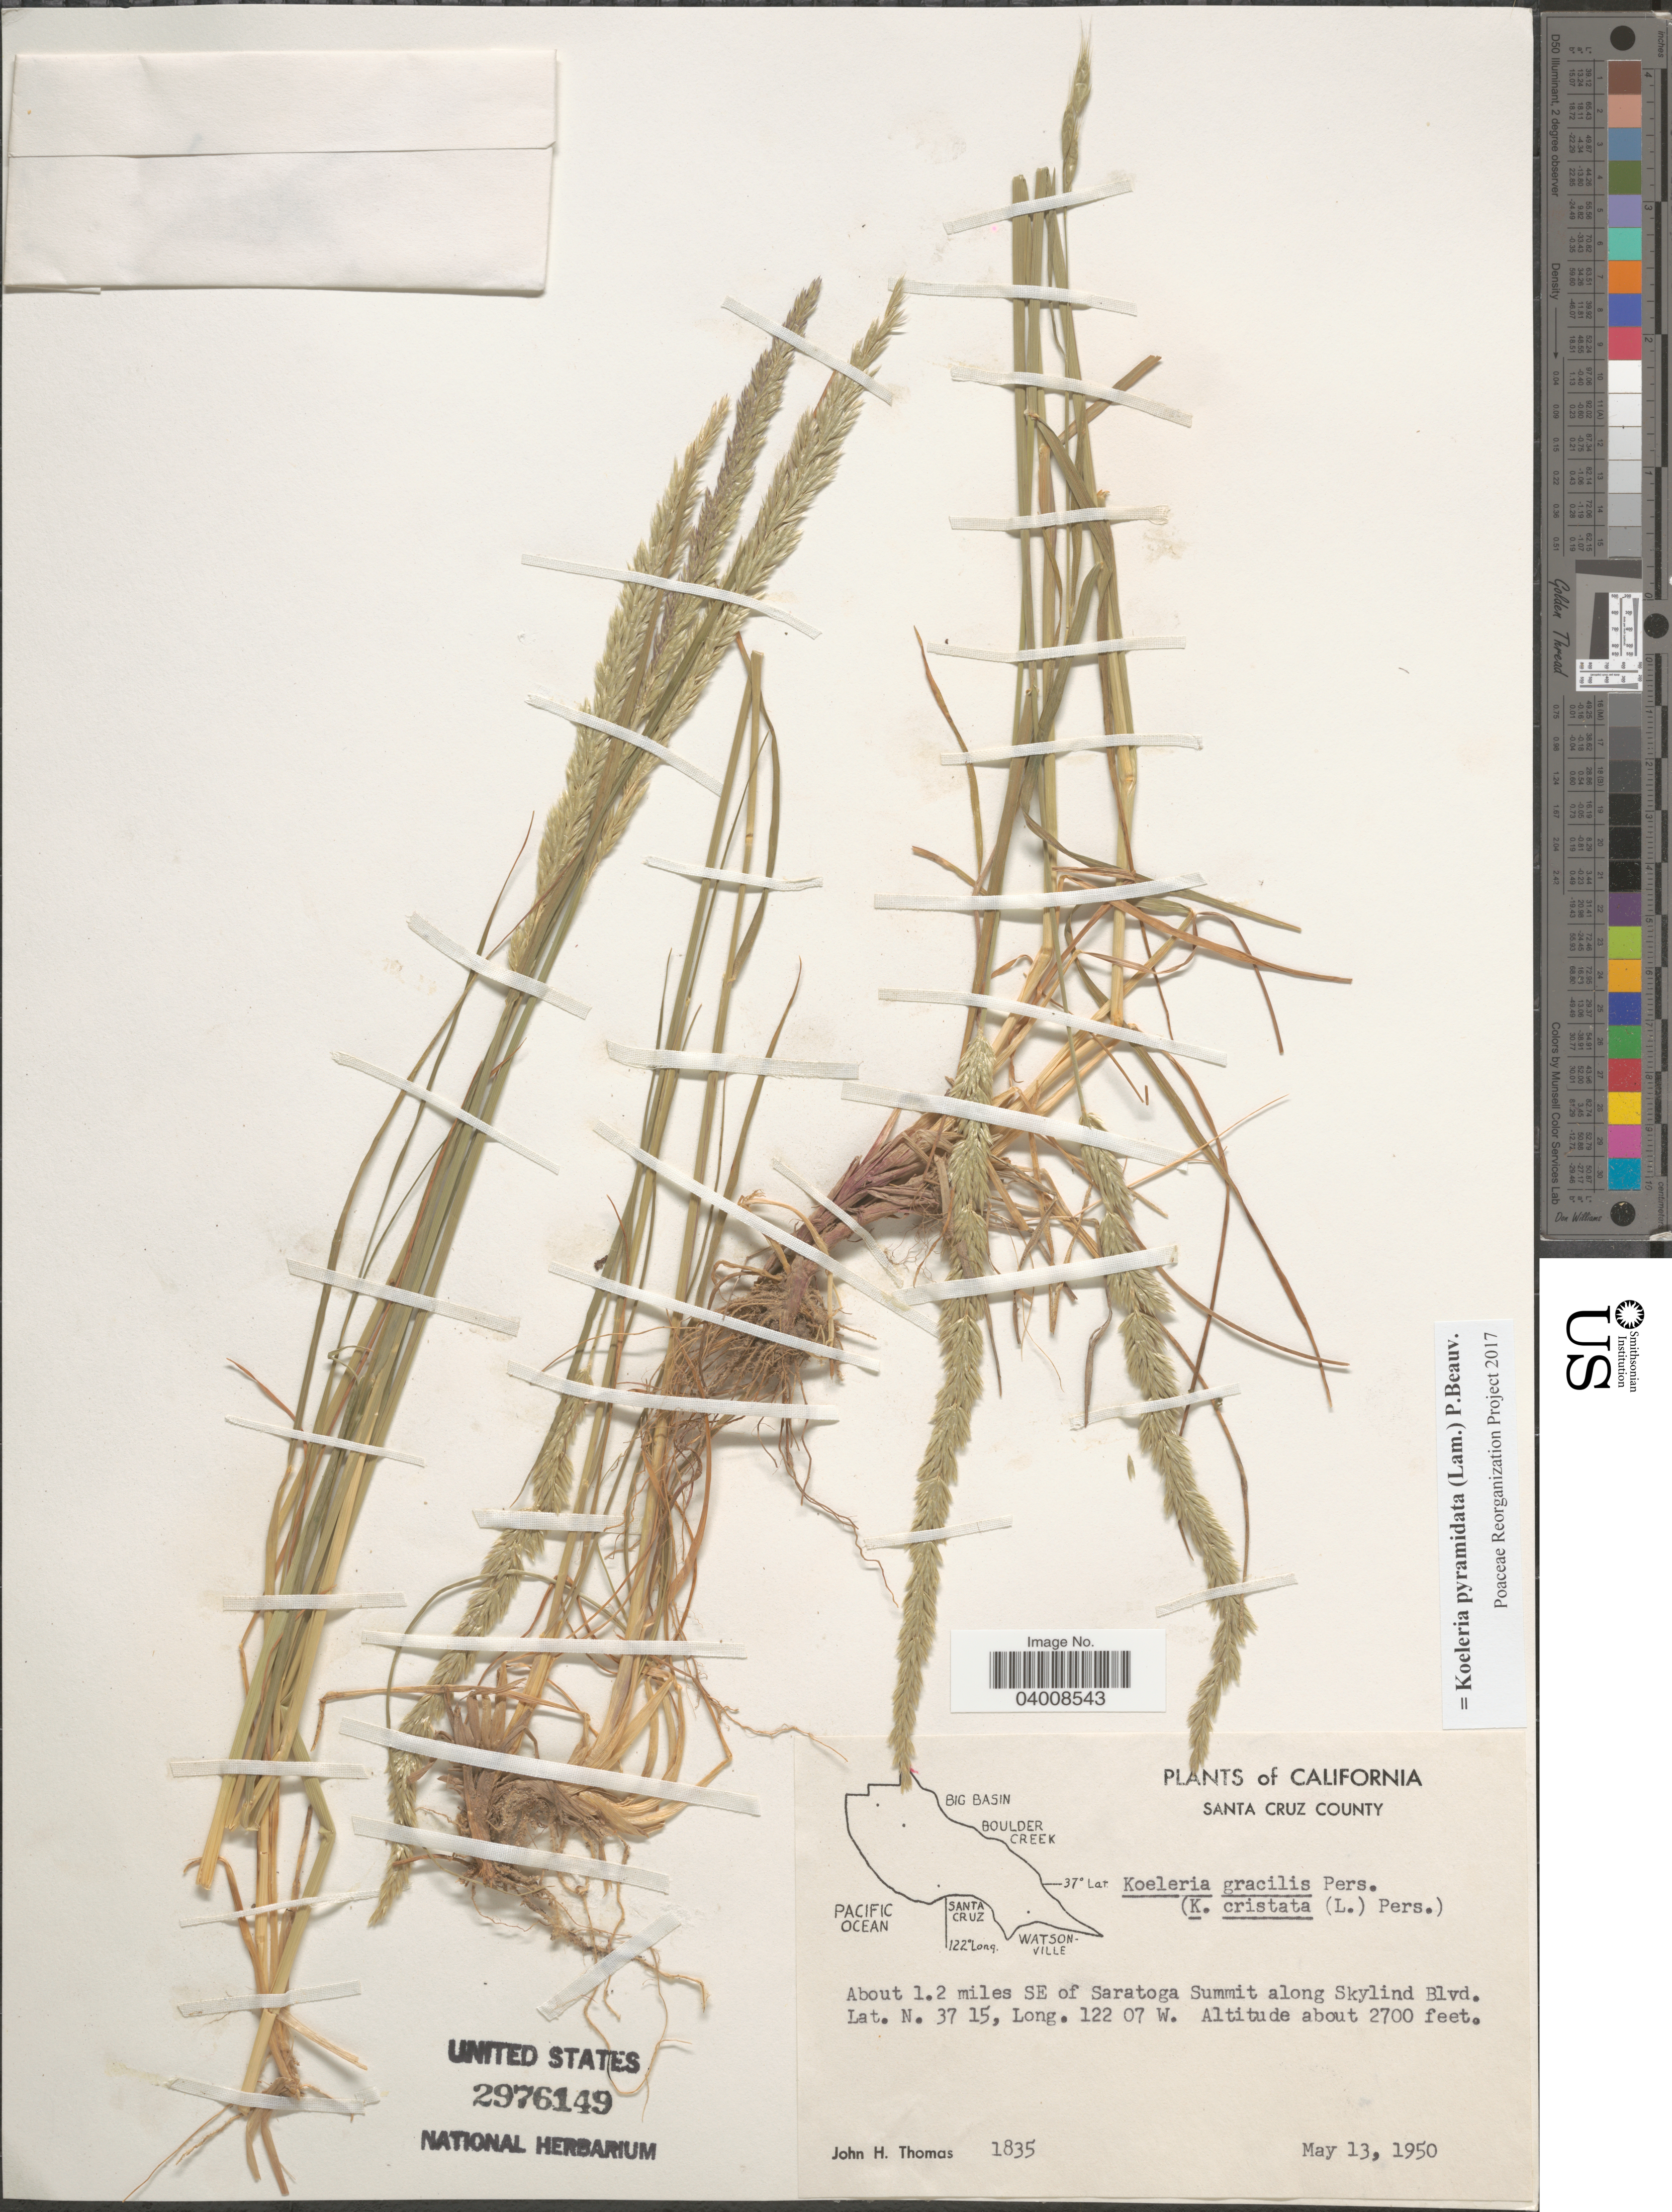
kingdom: Plantae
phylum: Tracheophyta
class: Liliopsida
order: Poales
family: Poaceae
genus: Koeleria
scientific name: Koeleria pyramidata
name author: (Lam.) P. Beauv.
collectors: J. H. Thomas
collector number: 1835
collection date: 1950-05-13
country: United States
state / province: California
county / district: Santa Cruz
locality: Santa Cruz County. About 1.2 miles SE of Saratoga Summit Skylind Blvd.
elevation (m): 823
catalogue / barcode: US 2976149